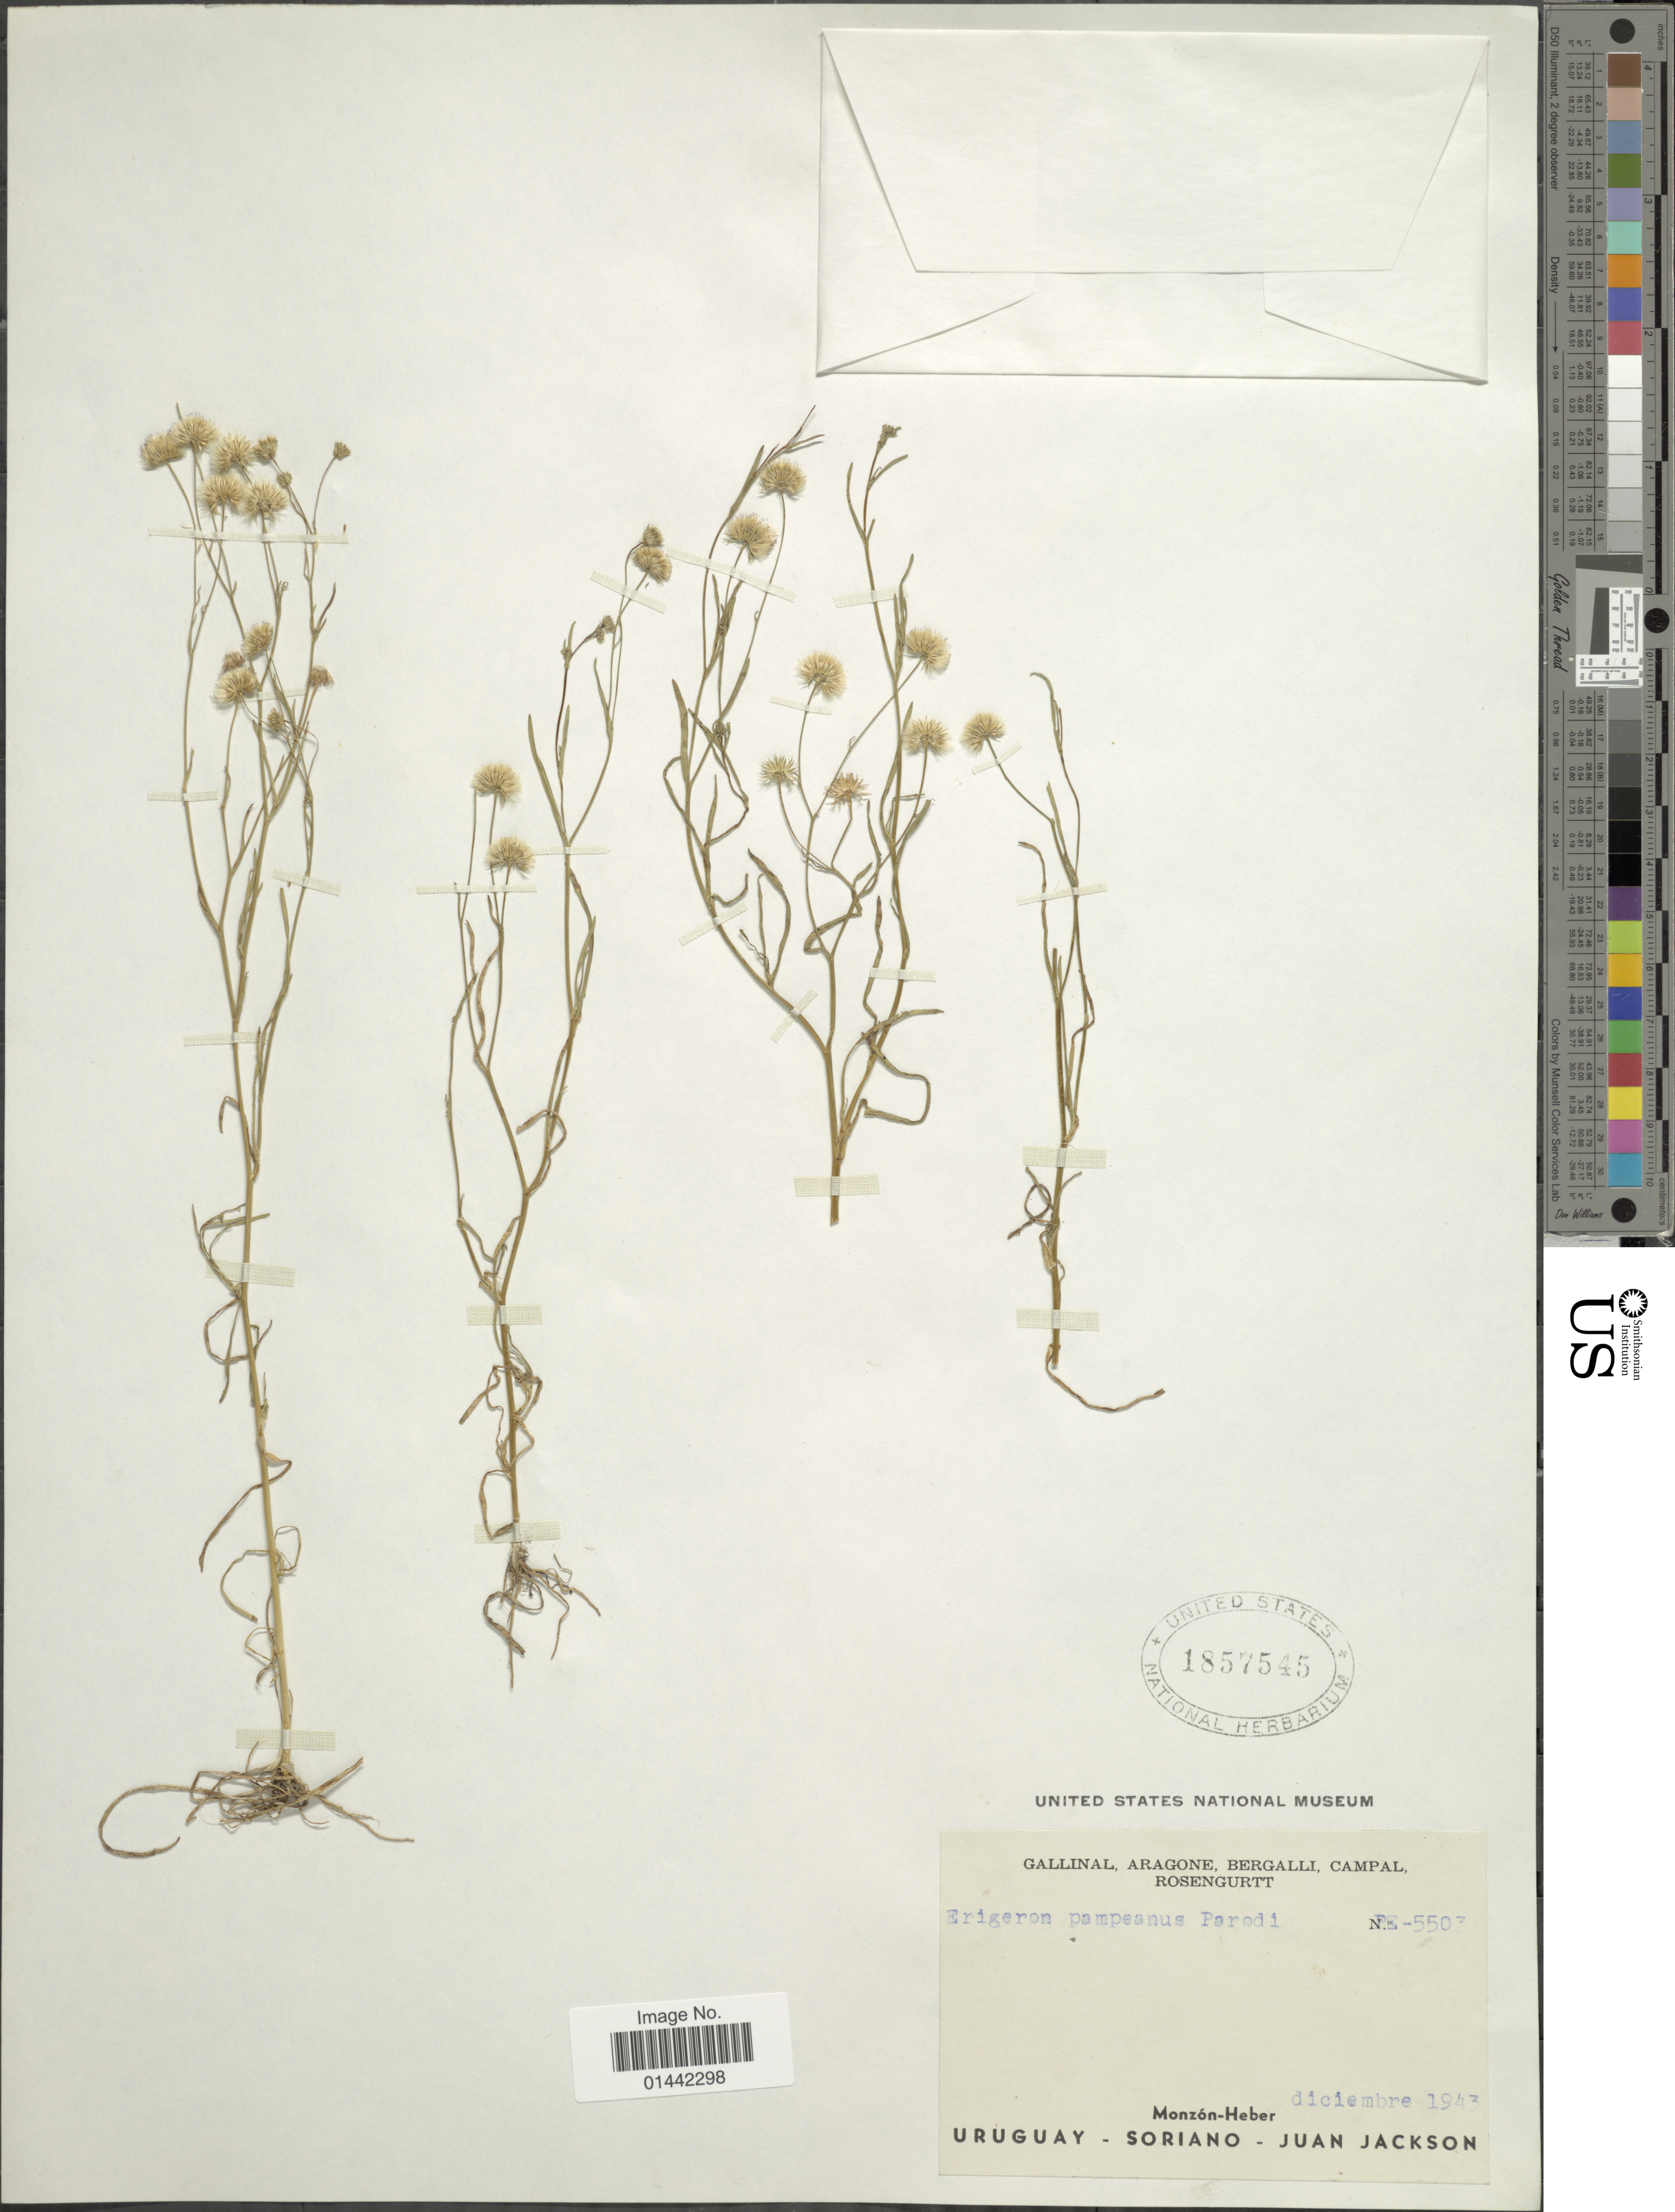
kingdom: Plantae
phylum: Tracheophyta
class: Magnoliopsida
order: Asterales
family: Asteraceae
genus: Erigeron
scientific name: Erigeron pampeanus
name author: Parodi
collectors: -. Gallinal, -- Aragone, -- Bergalli, -- Campal & Rosengurtt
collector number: PE-5503*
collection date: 1943-12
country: Uruguay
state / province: Soriano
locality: Monzón-Heber, Juan Jackson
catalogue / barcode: US 1857545